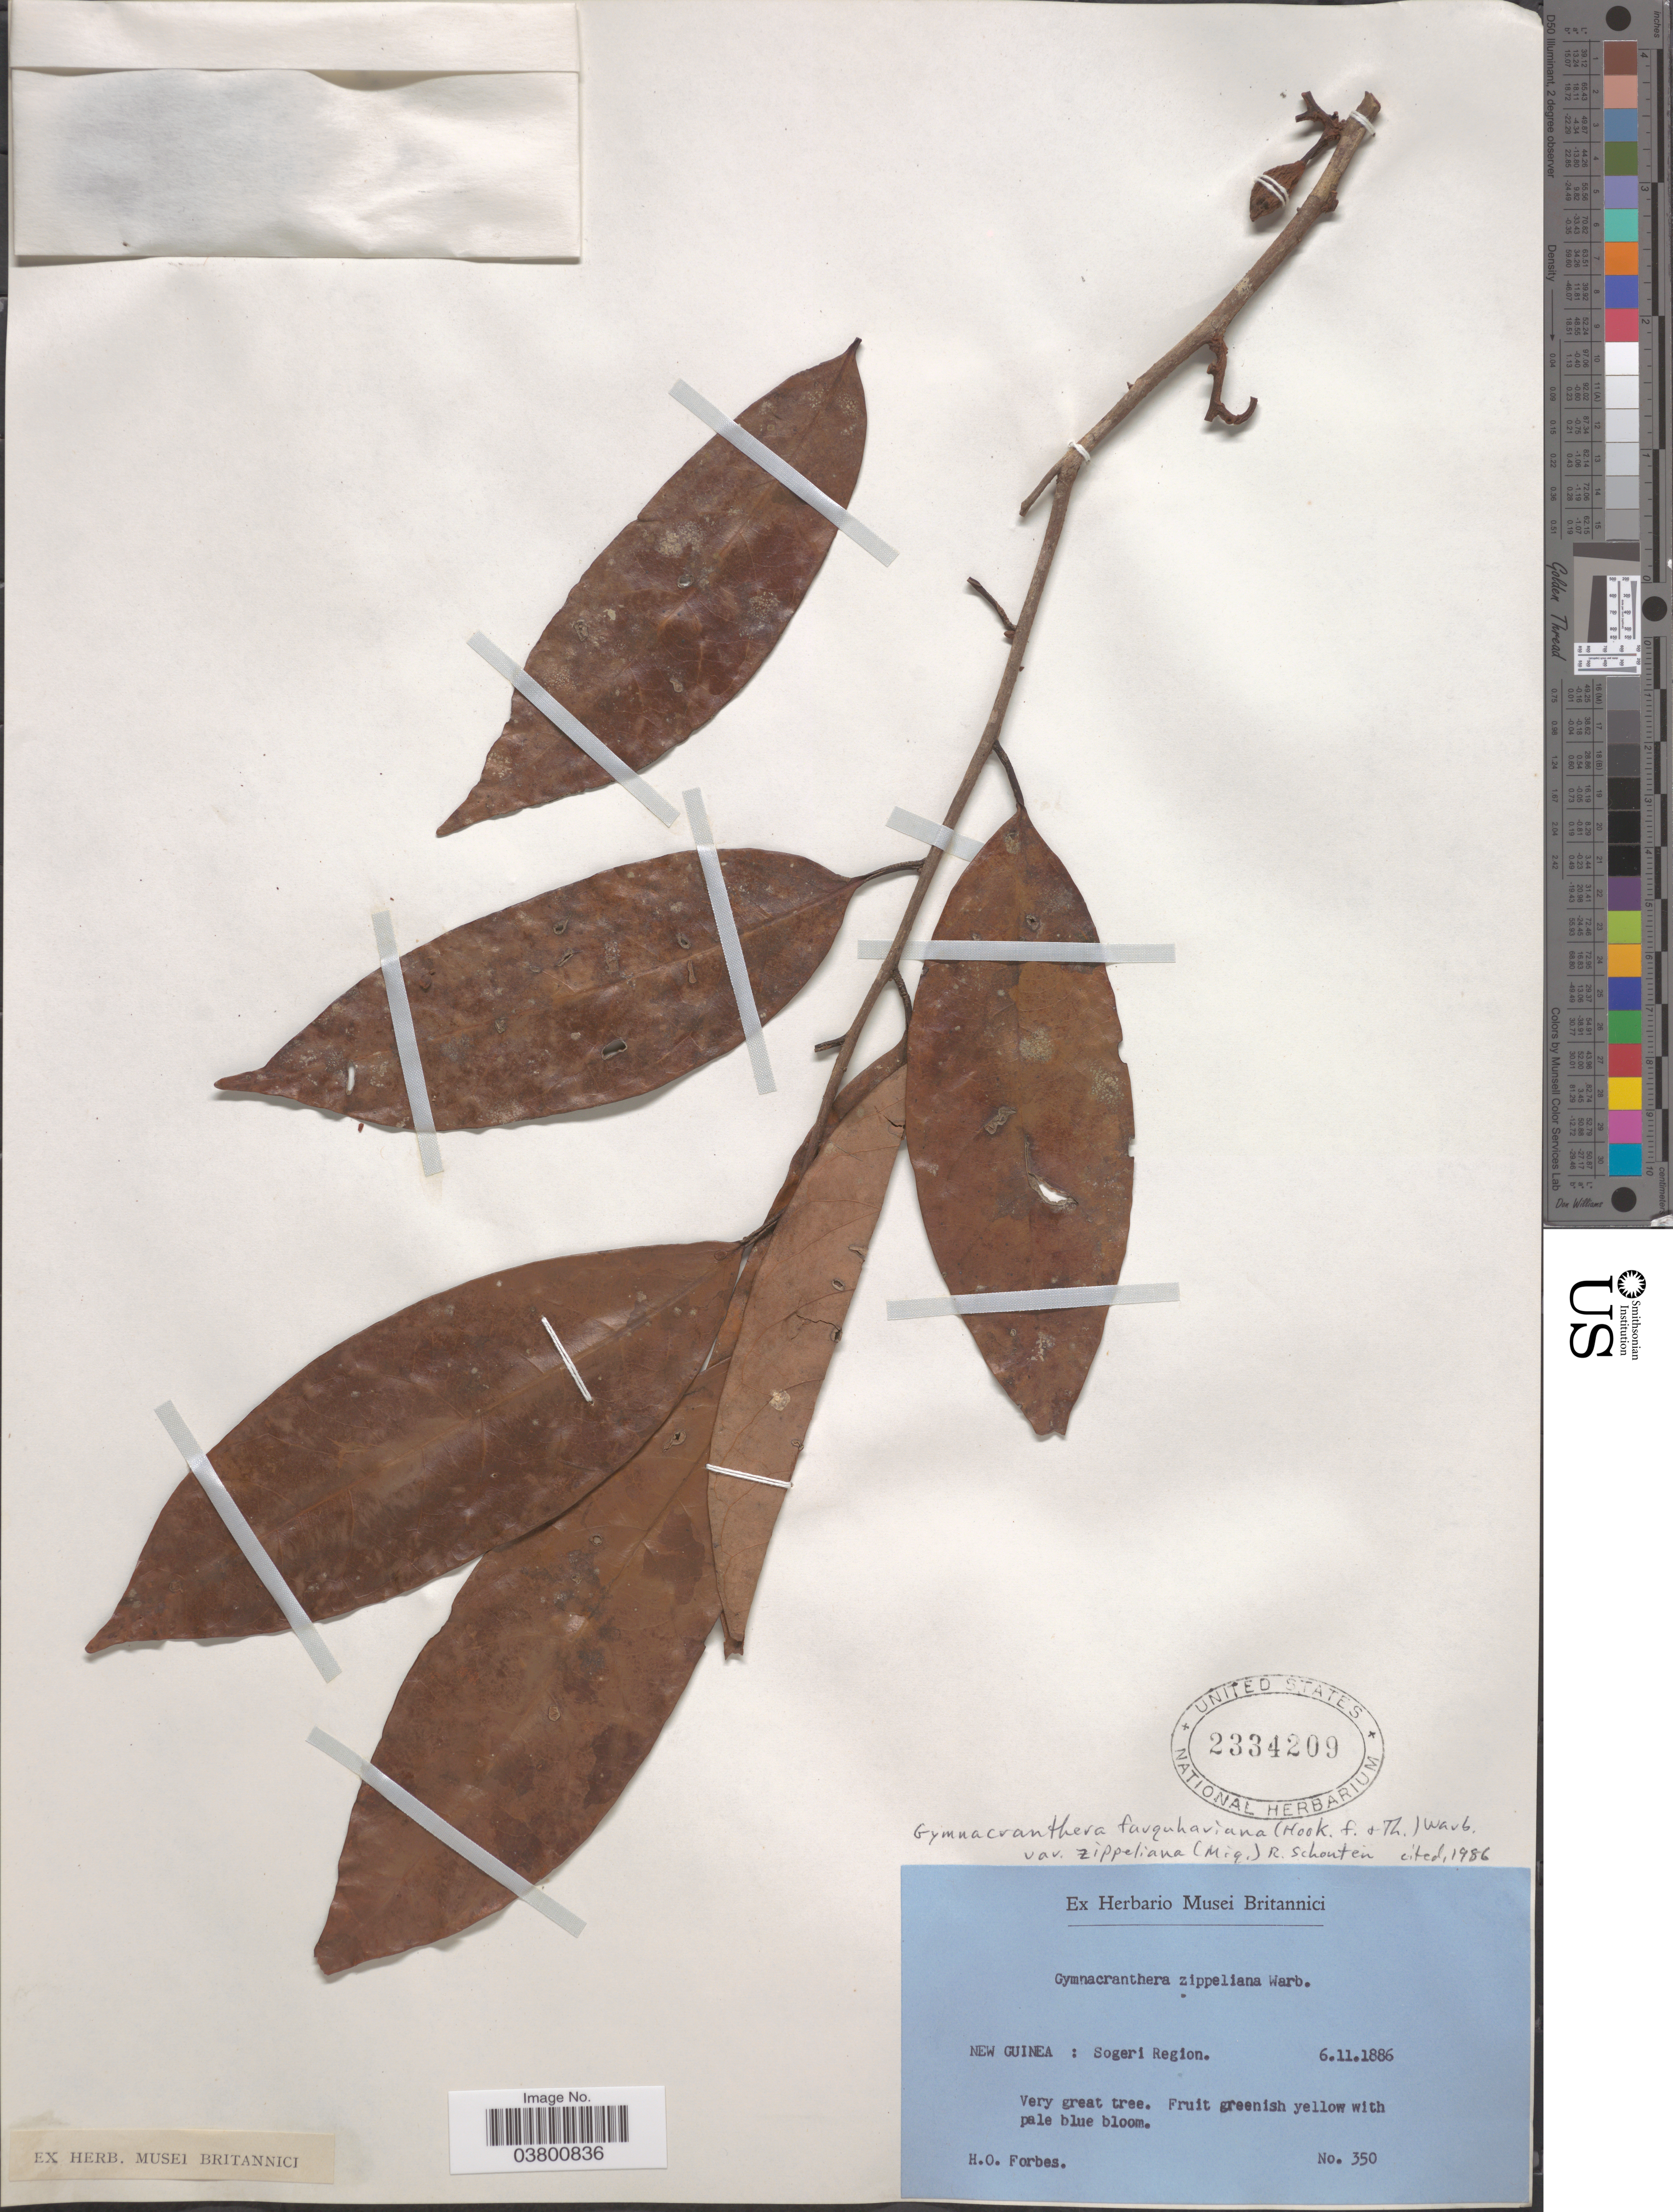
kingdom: Plantae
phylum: Tracheophyta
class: Magnoliopsida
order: Magnoliales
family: Myristicaceae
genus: Gymnacranthera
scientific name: Gymnacranthera farquhariana var. zippeliana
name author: (Miq.) R.T.A. Schouten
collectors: H. O. Forbes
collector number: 350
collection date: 1886-11-06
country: Papua New Guinea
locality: New Guinea: Sogeri Region.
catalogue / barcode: US 2334209